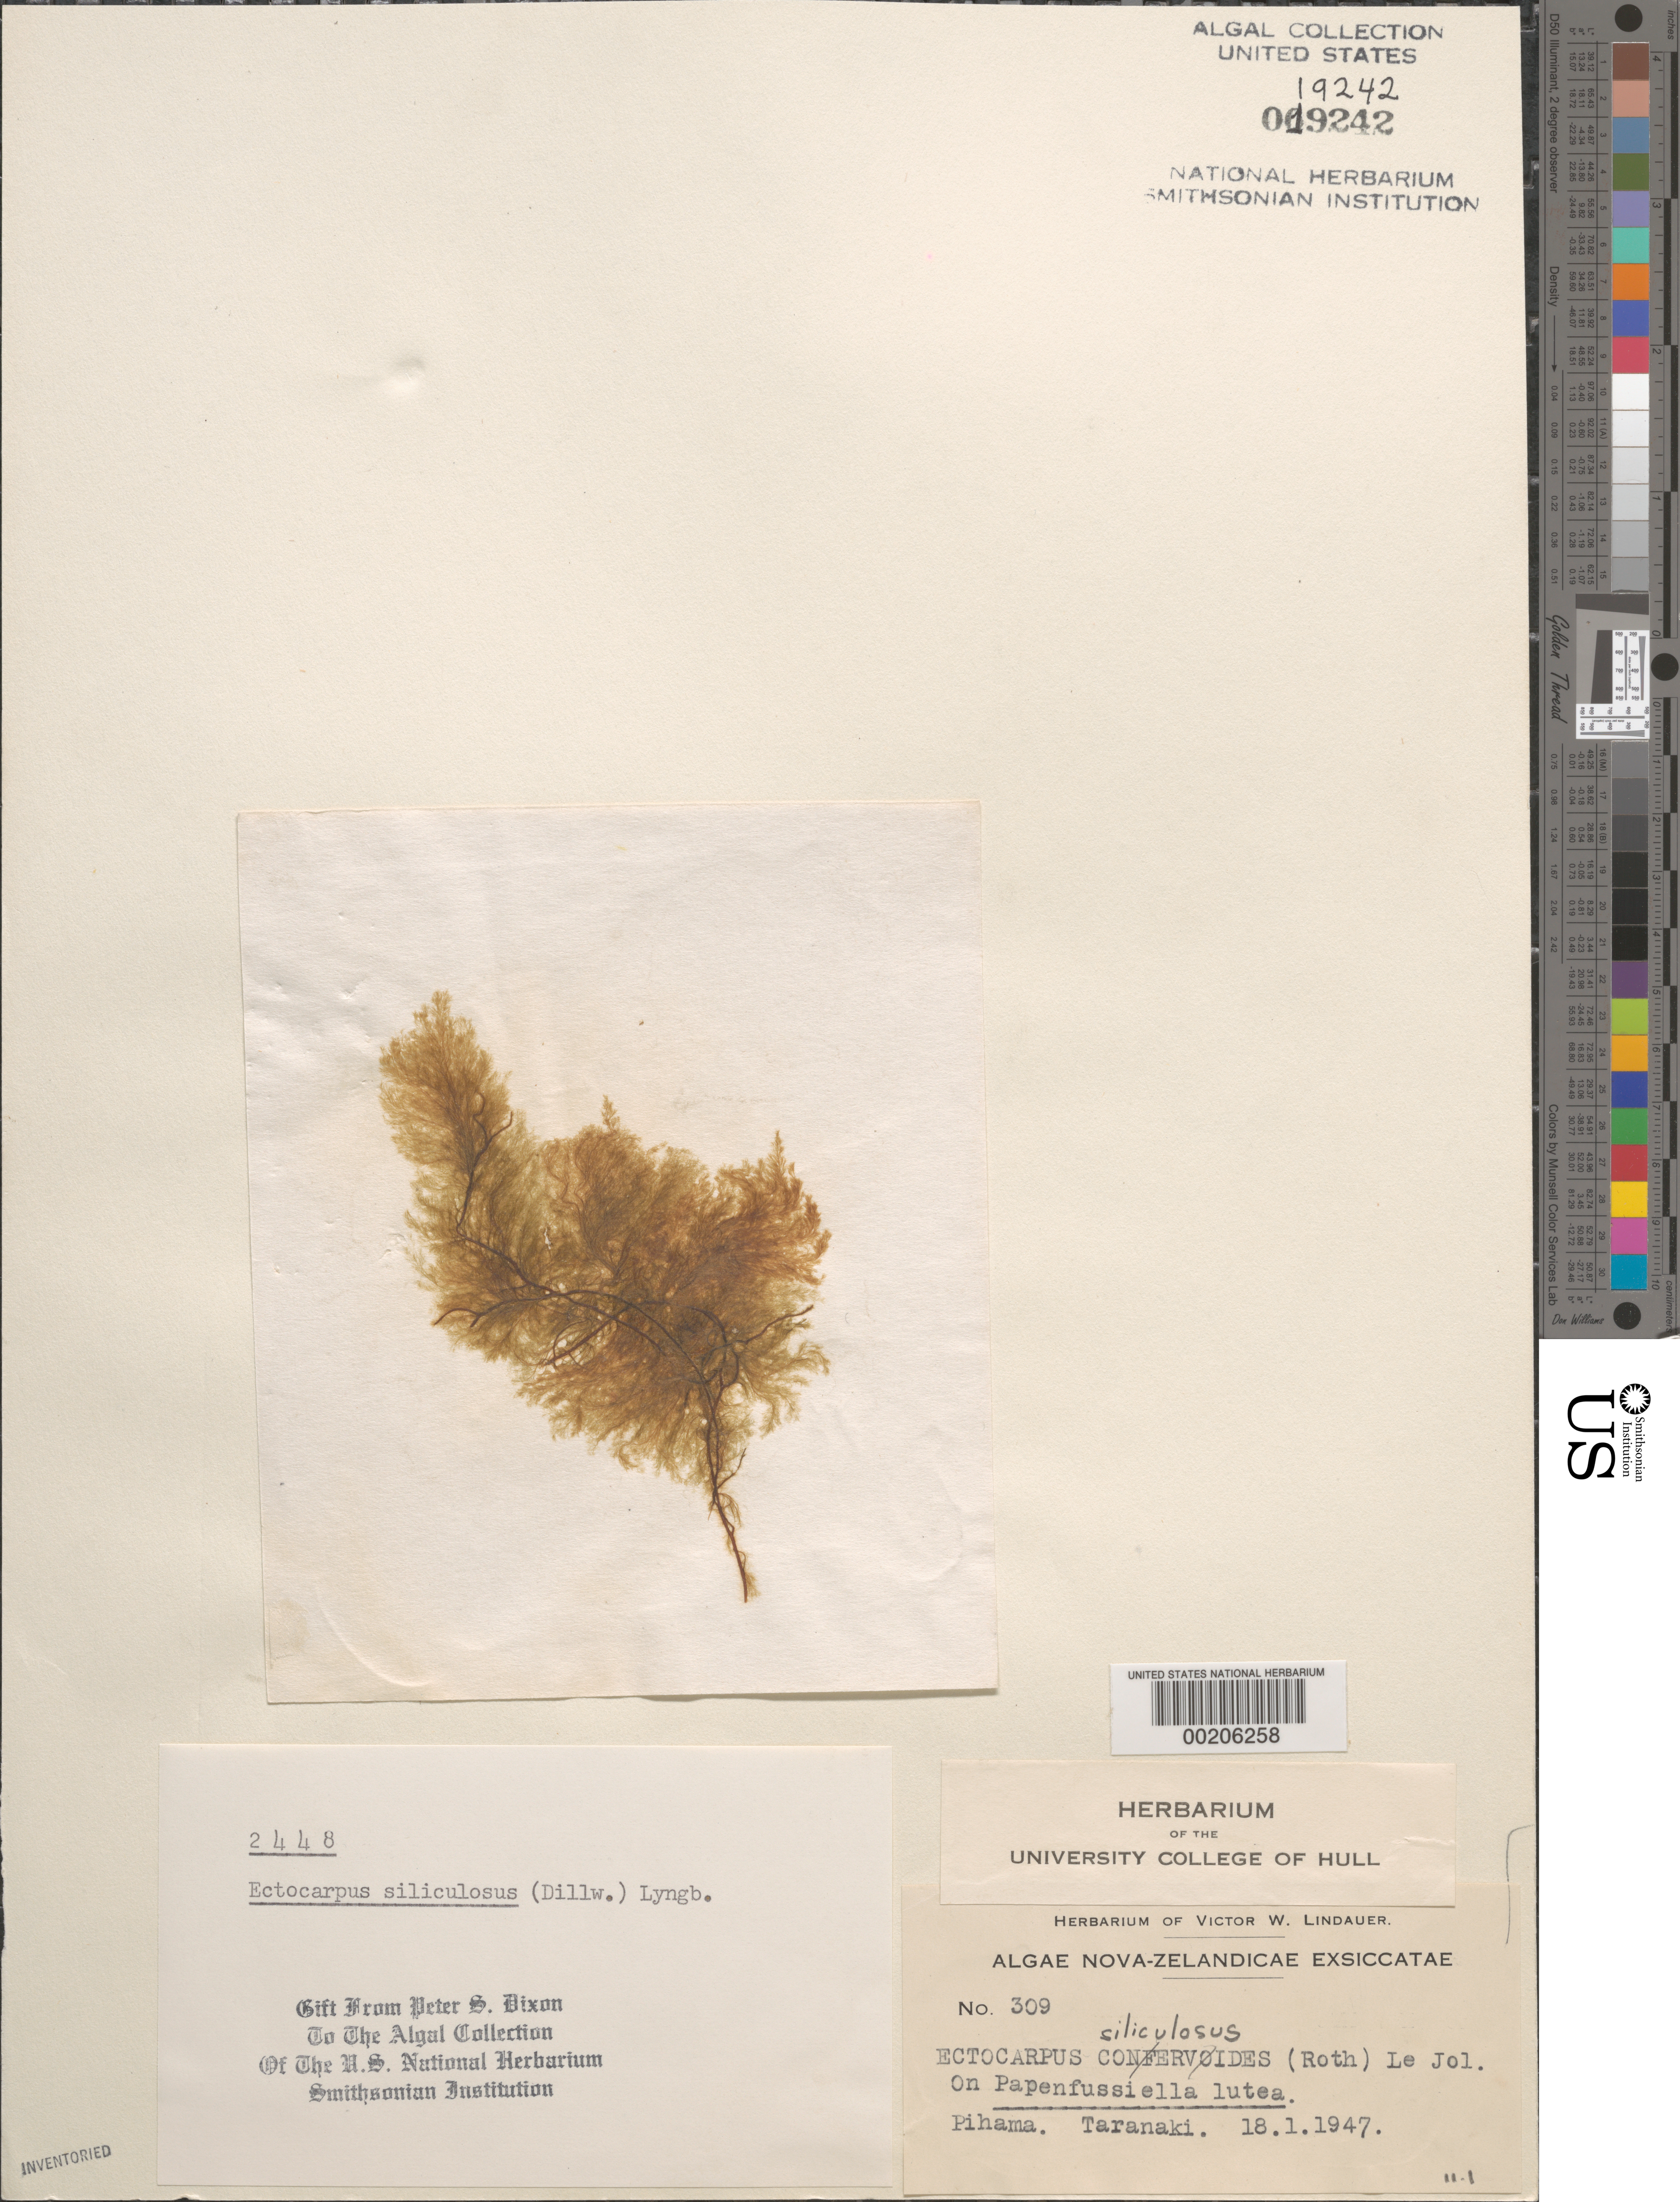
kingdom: Chromista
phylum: Ochrophyta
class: Phaeophyceae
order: Ectocarpales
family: Ectocarpaceae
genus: Ectocarpus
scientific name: Ectocarpus siliculosus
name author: (Dillwyn) Lyngbye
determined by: Dixon, P. S.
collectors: V. Lindauer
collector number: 309 & PSD 2448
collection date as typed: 18 Jan 1947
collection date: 1947-01-18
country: New Zealand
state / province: Taranaki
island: North Island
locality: Pihama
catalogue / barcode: US 19242